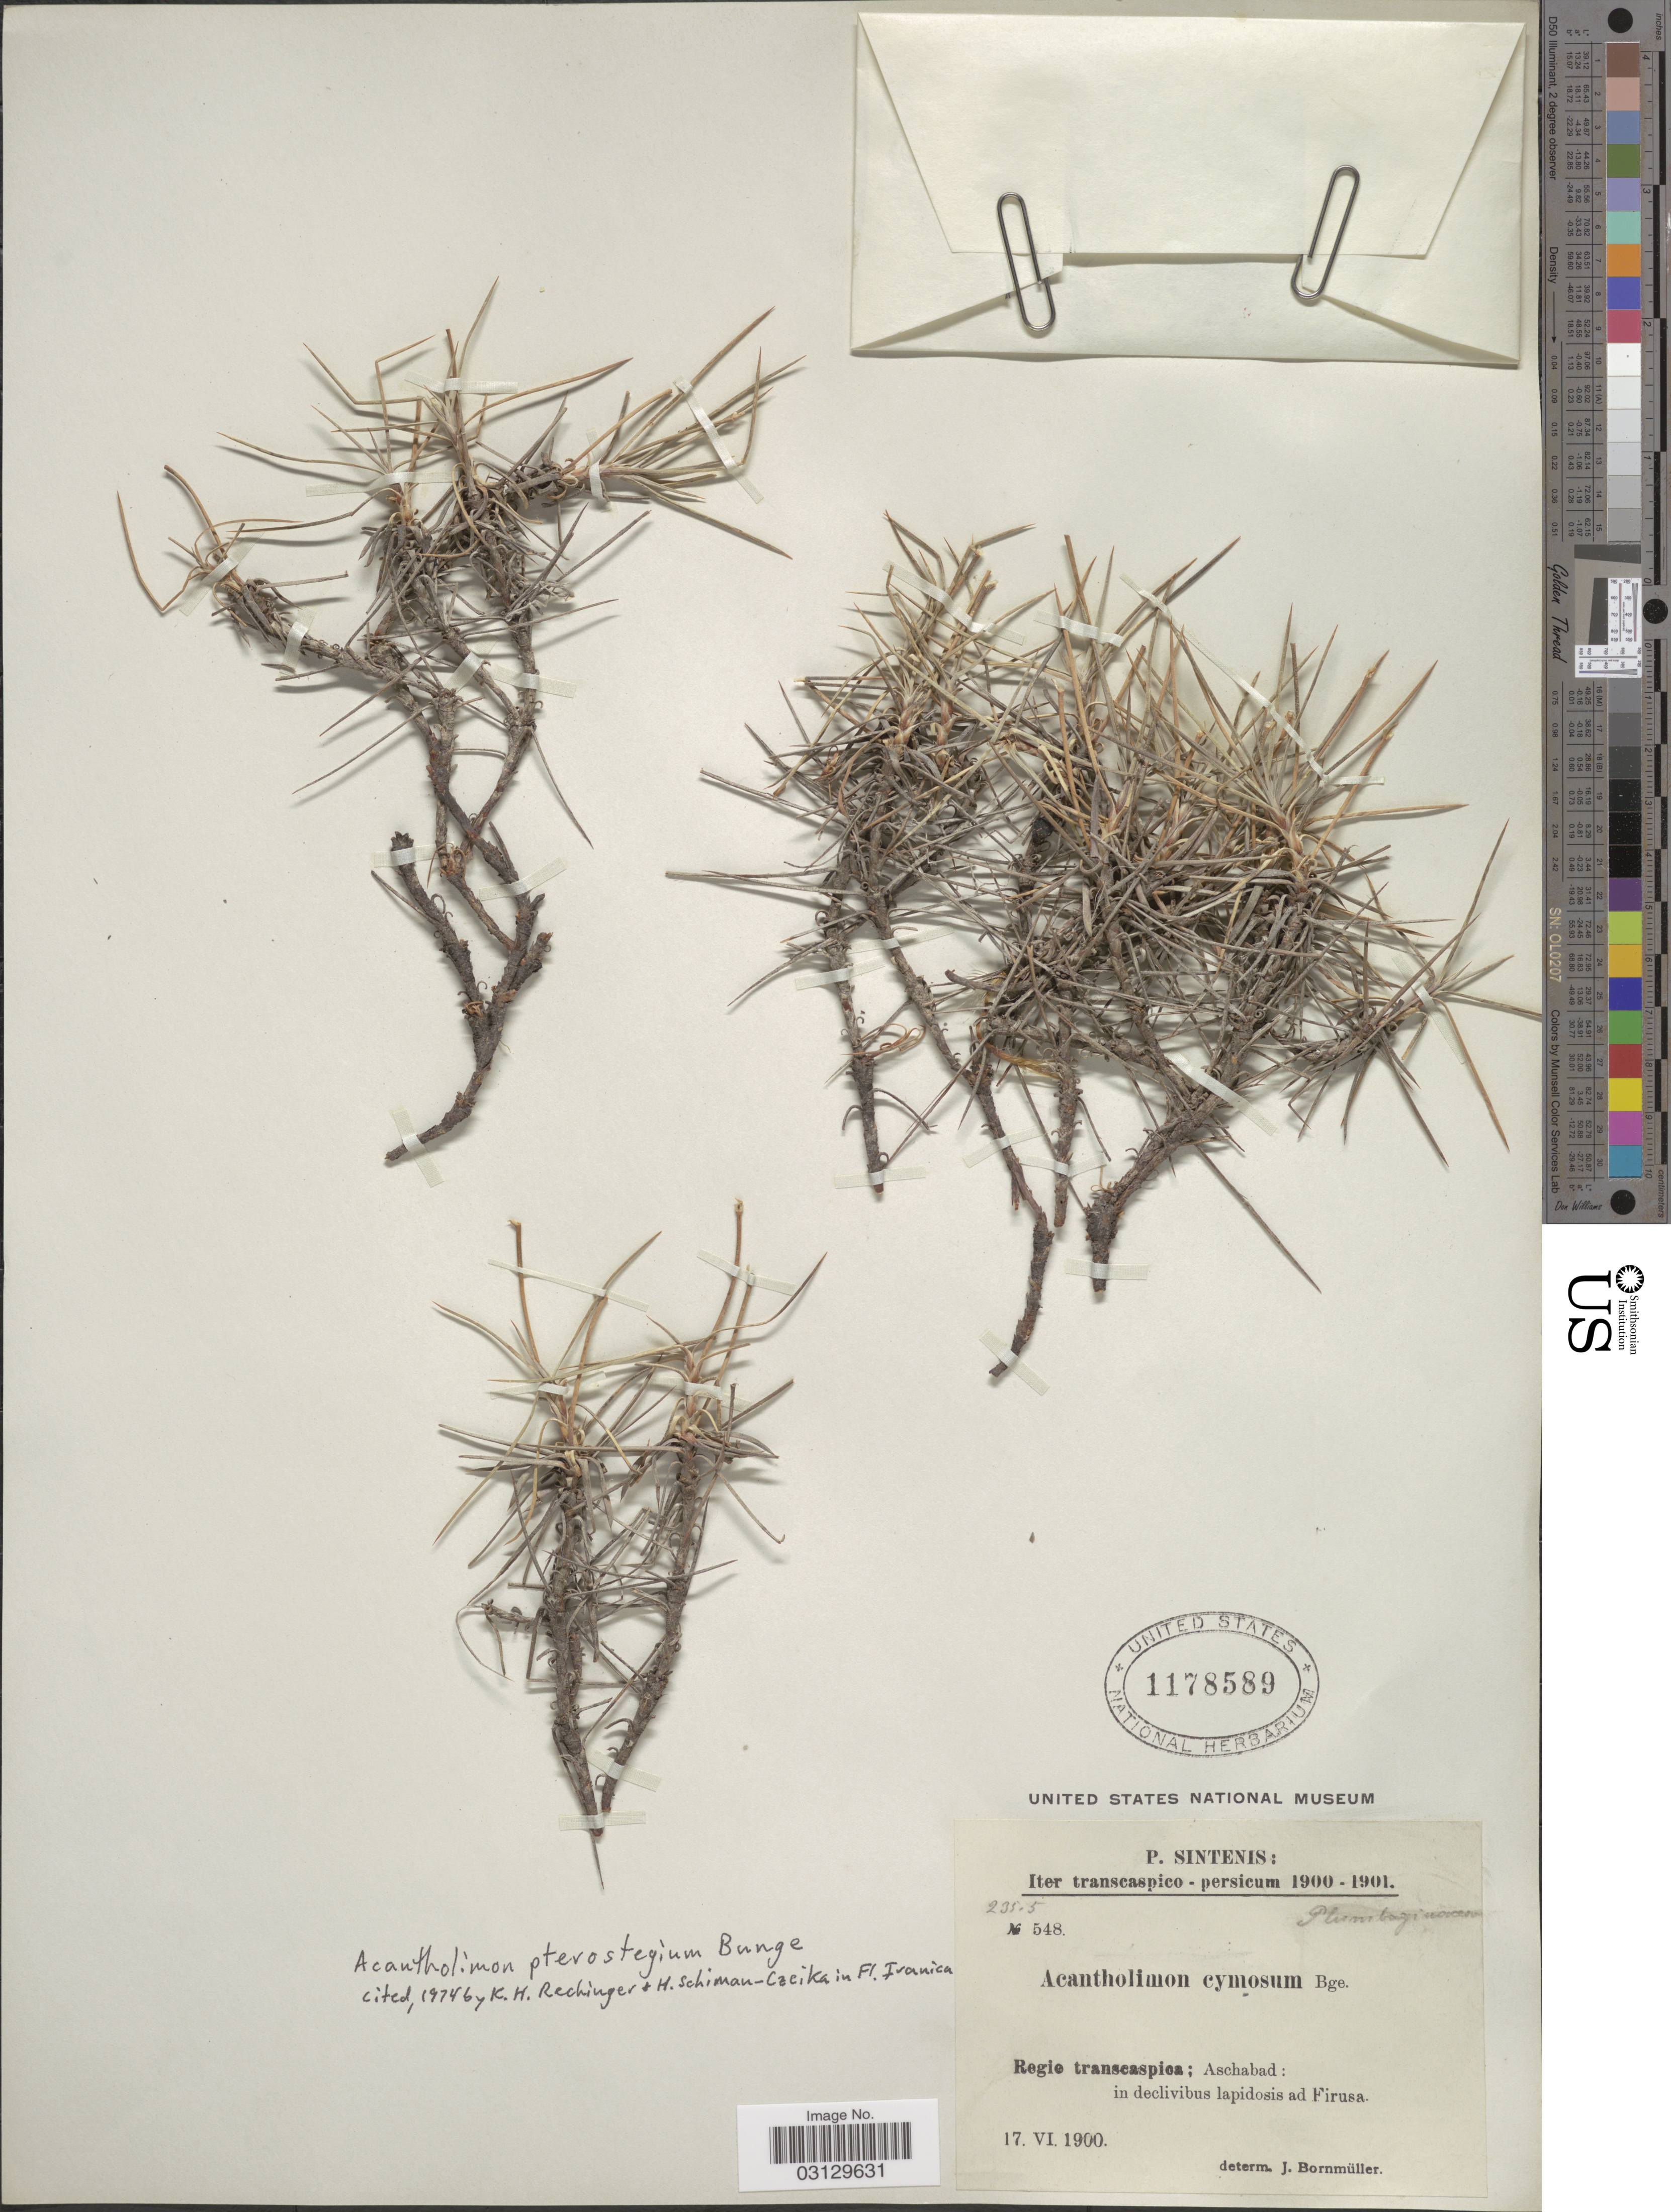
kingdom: Plantae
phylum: Tracheophyta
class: Magnoliopsida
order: Caryophyllales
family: Plumbaginaceae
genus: Acantholimon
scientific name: Acantholimon pterostegium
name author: Bunge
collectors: P. Sintenis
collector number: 548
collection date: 1900-06-17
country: Iran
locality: Iter transcaspico-persicum. Regio transcaspica: Aschabad: in declivibus lapidosis ad Firusa.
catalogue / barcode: US 1178589